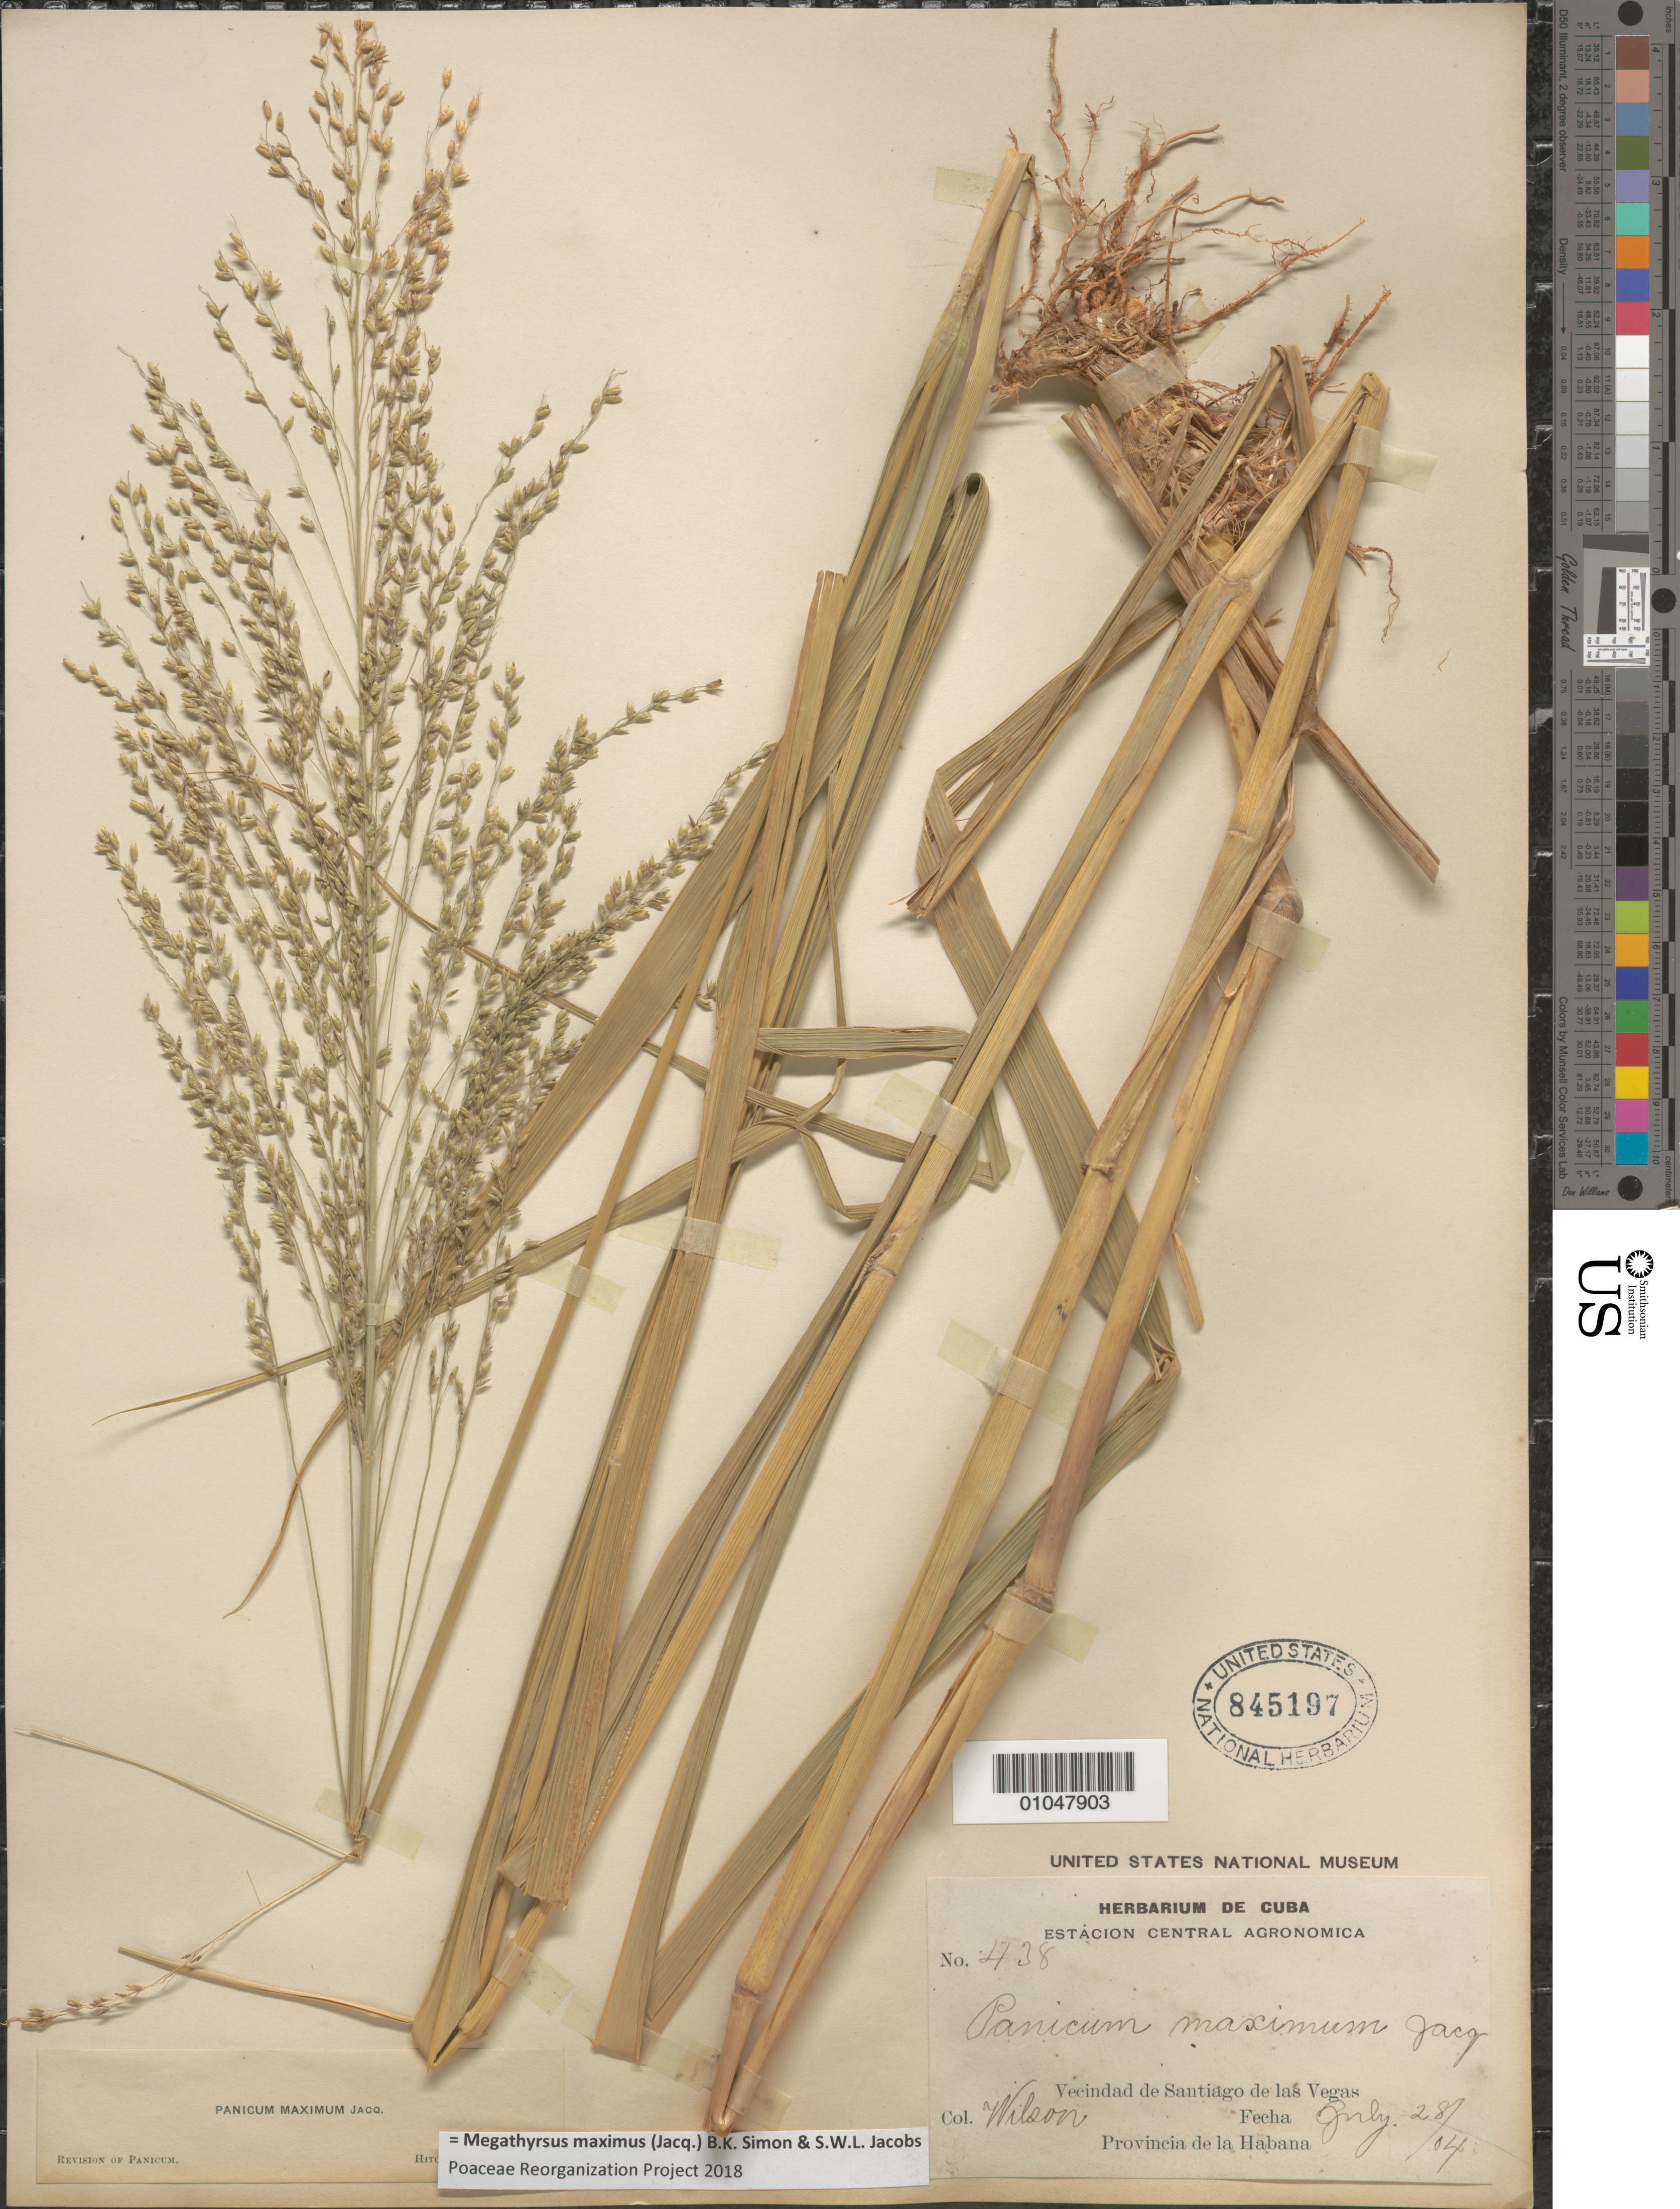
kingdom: Plantae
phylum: Tracheophyta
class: Liliopsida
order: Poales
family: Poaceae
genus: Panicum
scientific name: Panicum maximum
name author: Jacq.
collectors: -- Wilson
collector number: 438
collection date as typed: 28 Jul 1904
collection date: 1904-07-28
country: Cuba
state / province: La Habana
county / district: Municipio Boyeros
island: Cuba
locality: Santiago de las Vegas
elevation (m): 97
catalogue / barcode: US 845197